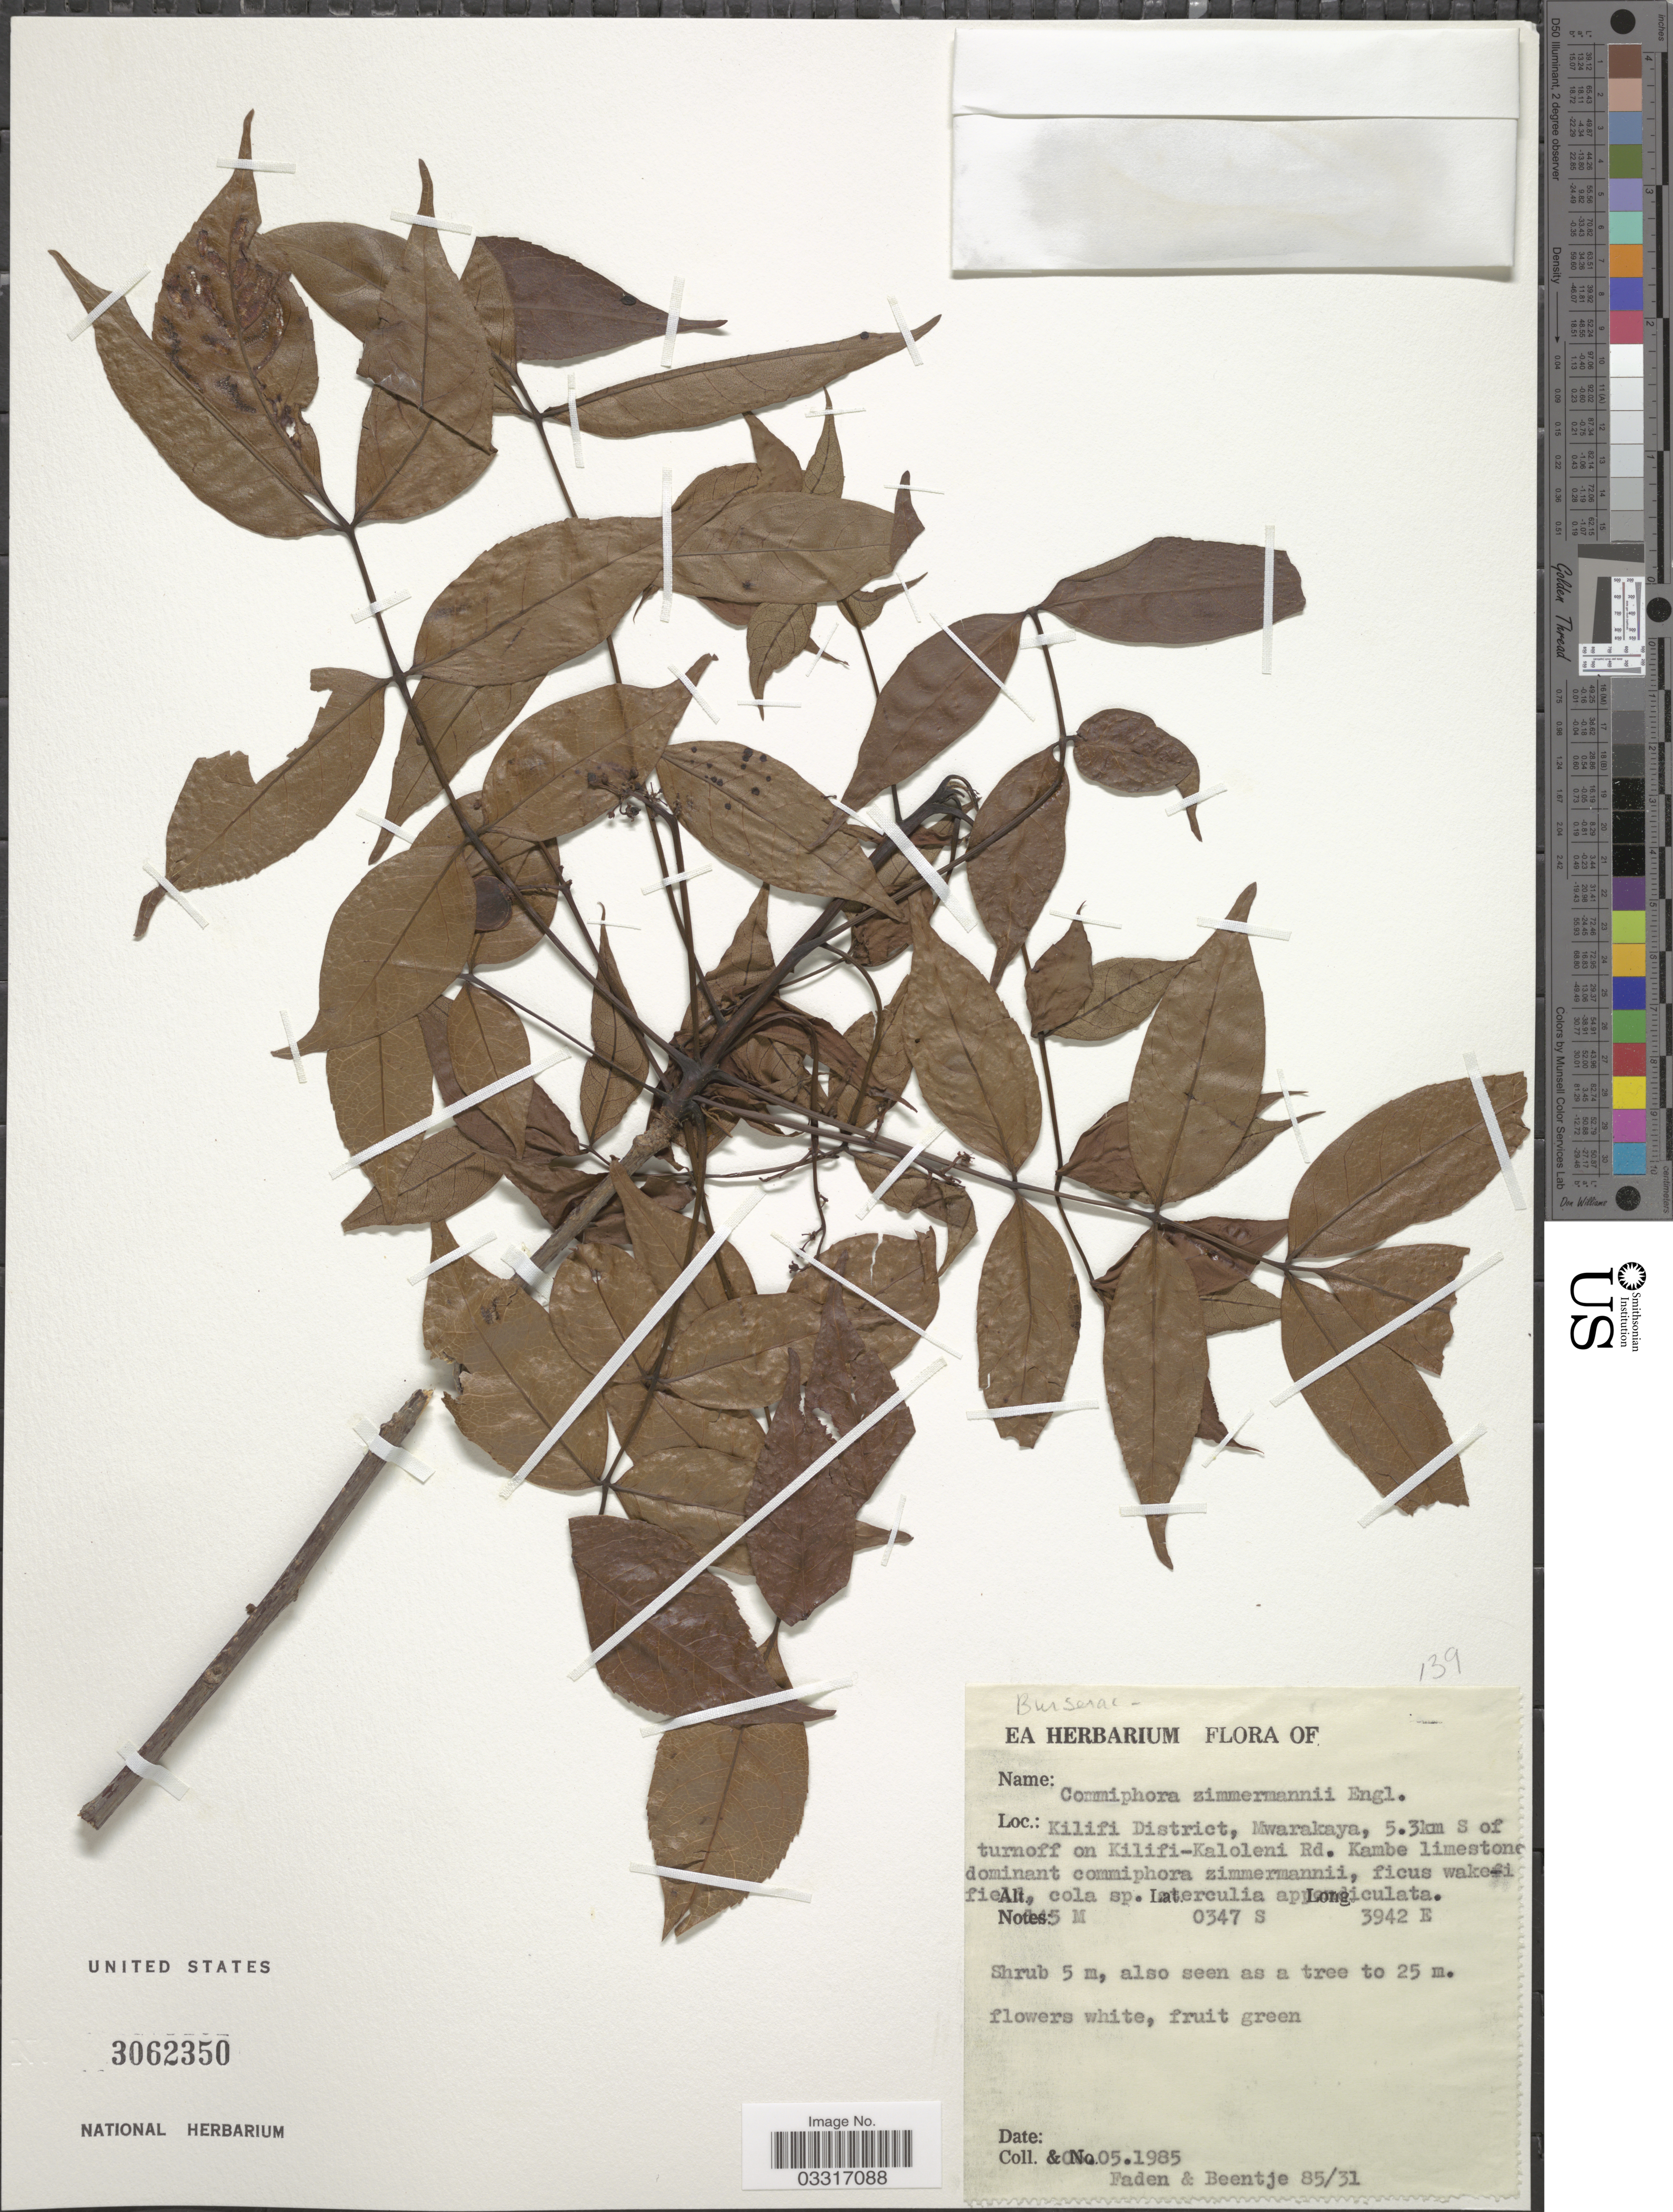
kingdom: Plantae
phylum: Tracheophyta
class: Magnoliopsida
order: Sapindales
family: Burseraceae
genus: Commiphora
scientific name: Commiphora zimmermannii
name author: Engl.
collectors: -- Faden & -- Beentje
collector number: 85/31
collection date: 1985-05-06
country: Kenya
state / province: Kilifi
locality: Kilifi District, Mwarakaya, 5.3km S of turnoff on Kilifi-Kaloleni Rd. Kambe limestone.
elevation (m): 115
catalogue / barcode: US 3062350